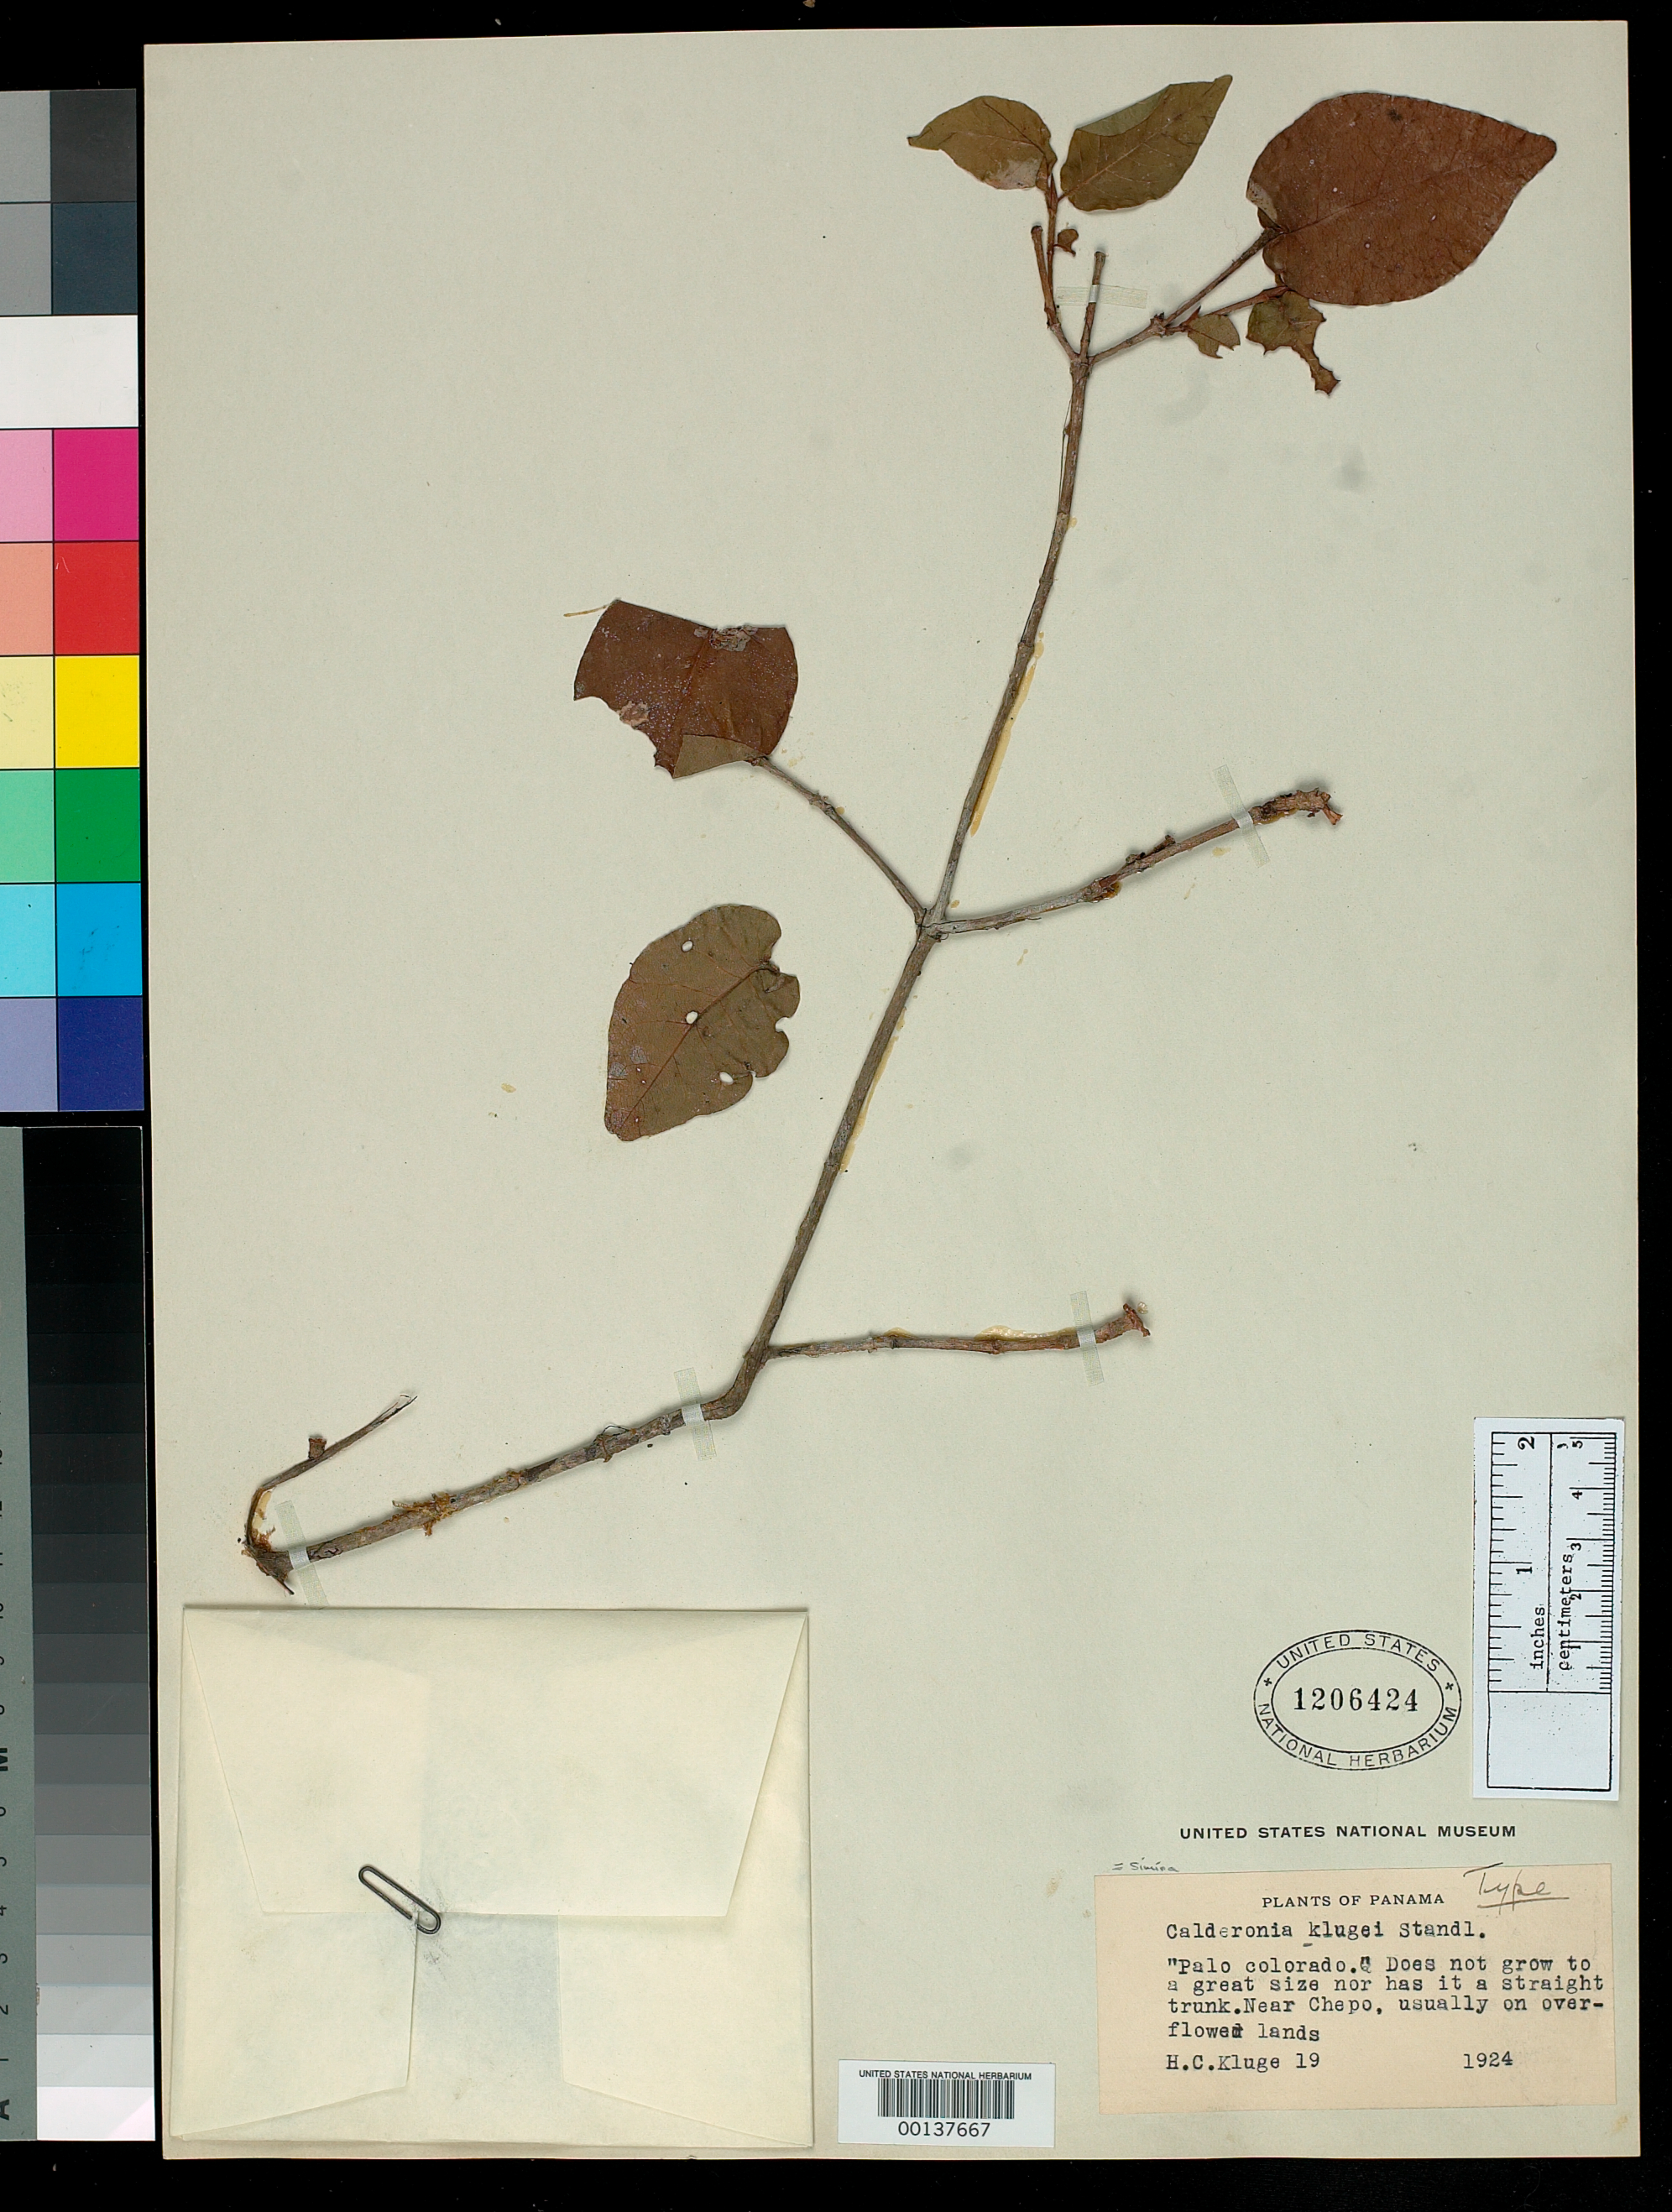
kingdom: Plantae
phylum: Tracheophyta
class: Magnoliopsida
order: Gentianales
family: Rubiaceae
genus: Calderonia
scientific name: Calderonia klugei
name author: Standl.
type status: Holotype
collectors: H. C. Kluge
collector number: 19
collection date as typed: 1924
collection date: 1924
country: Panama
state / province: Panamá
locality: Near Chepo.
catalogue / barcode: US 1206424